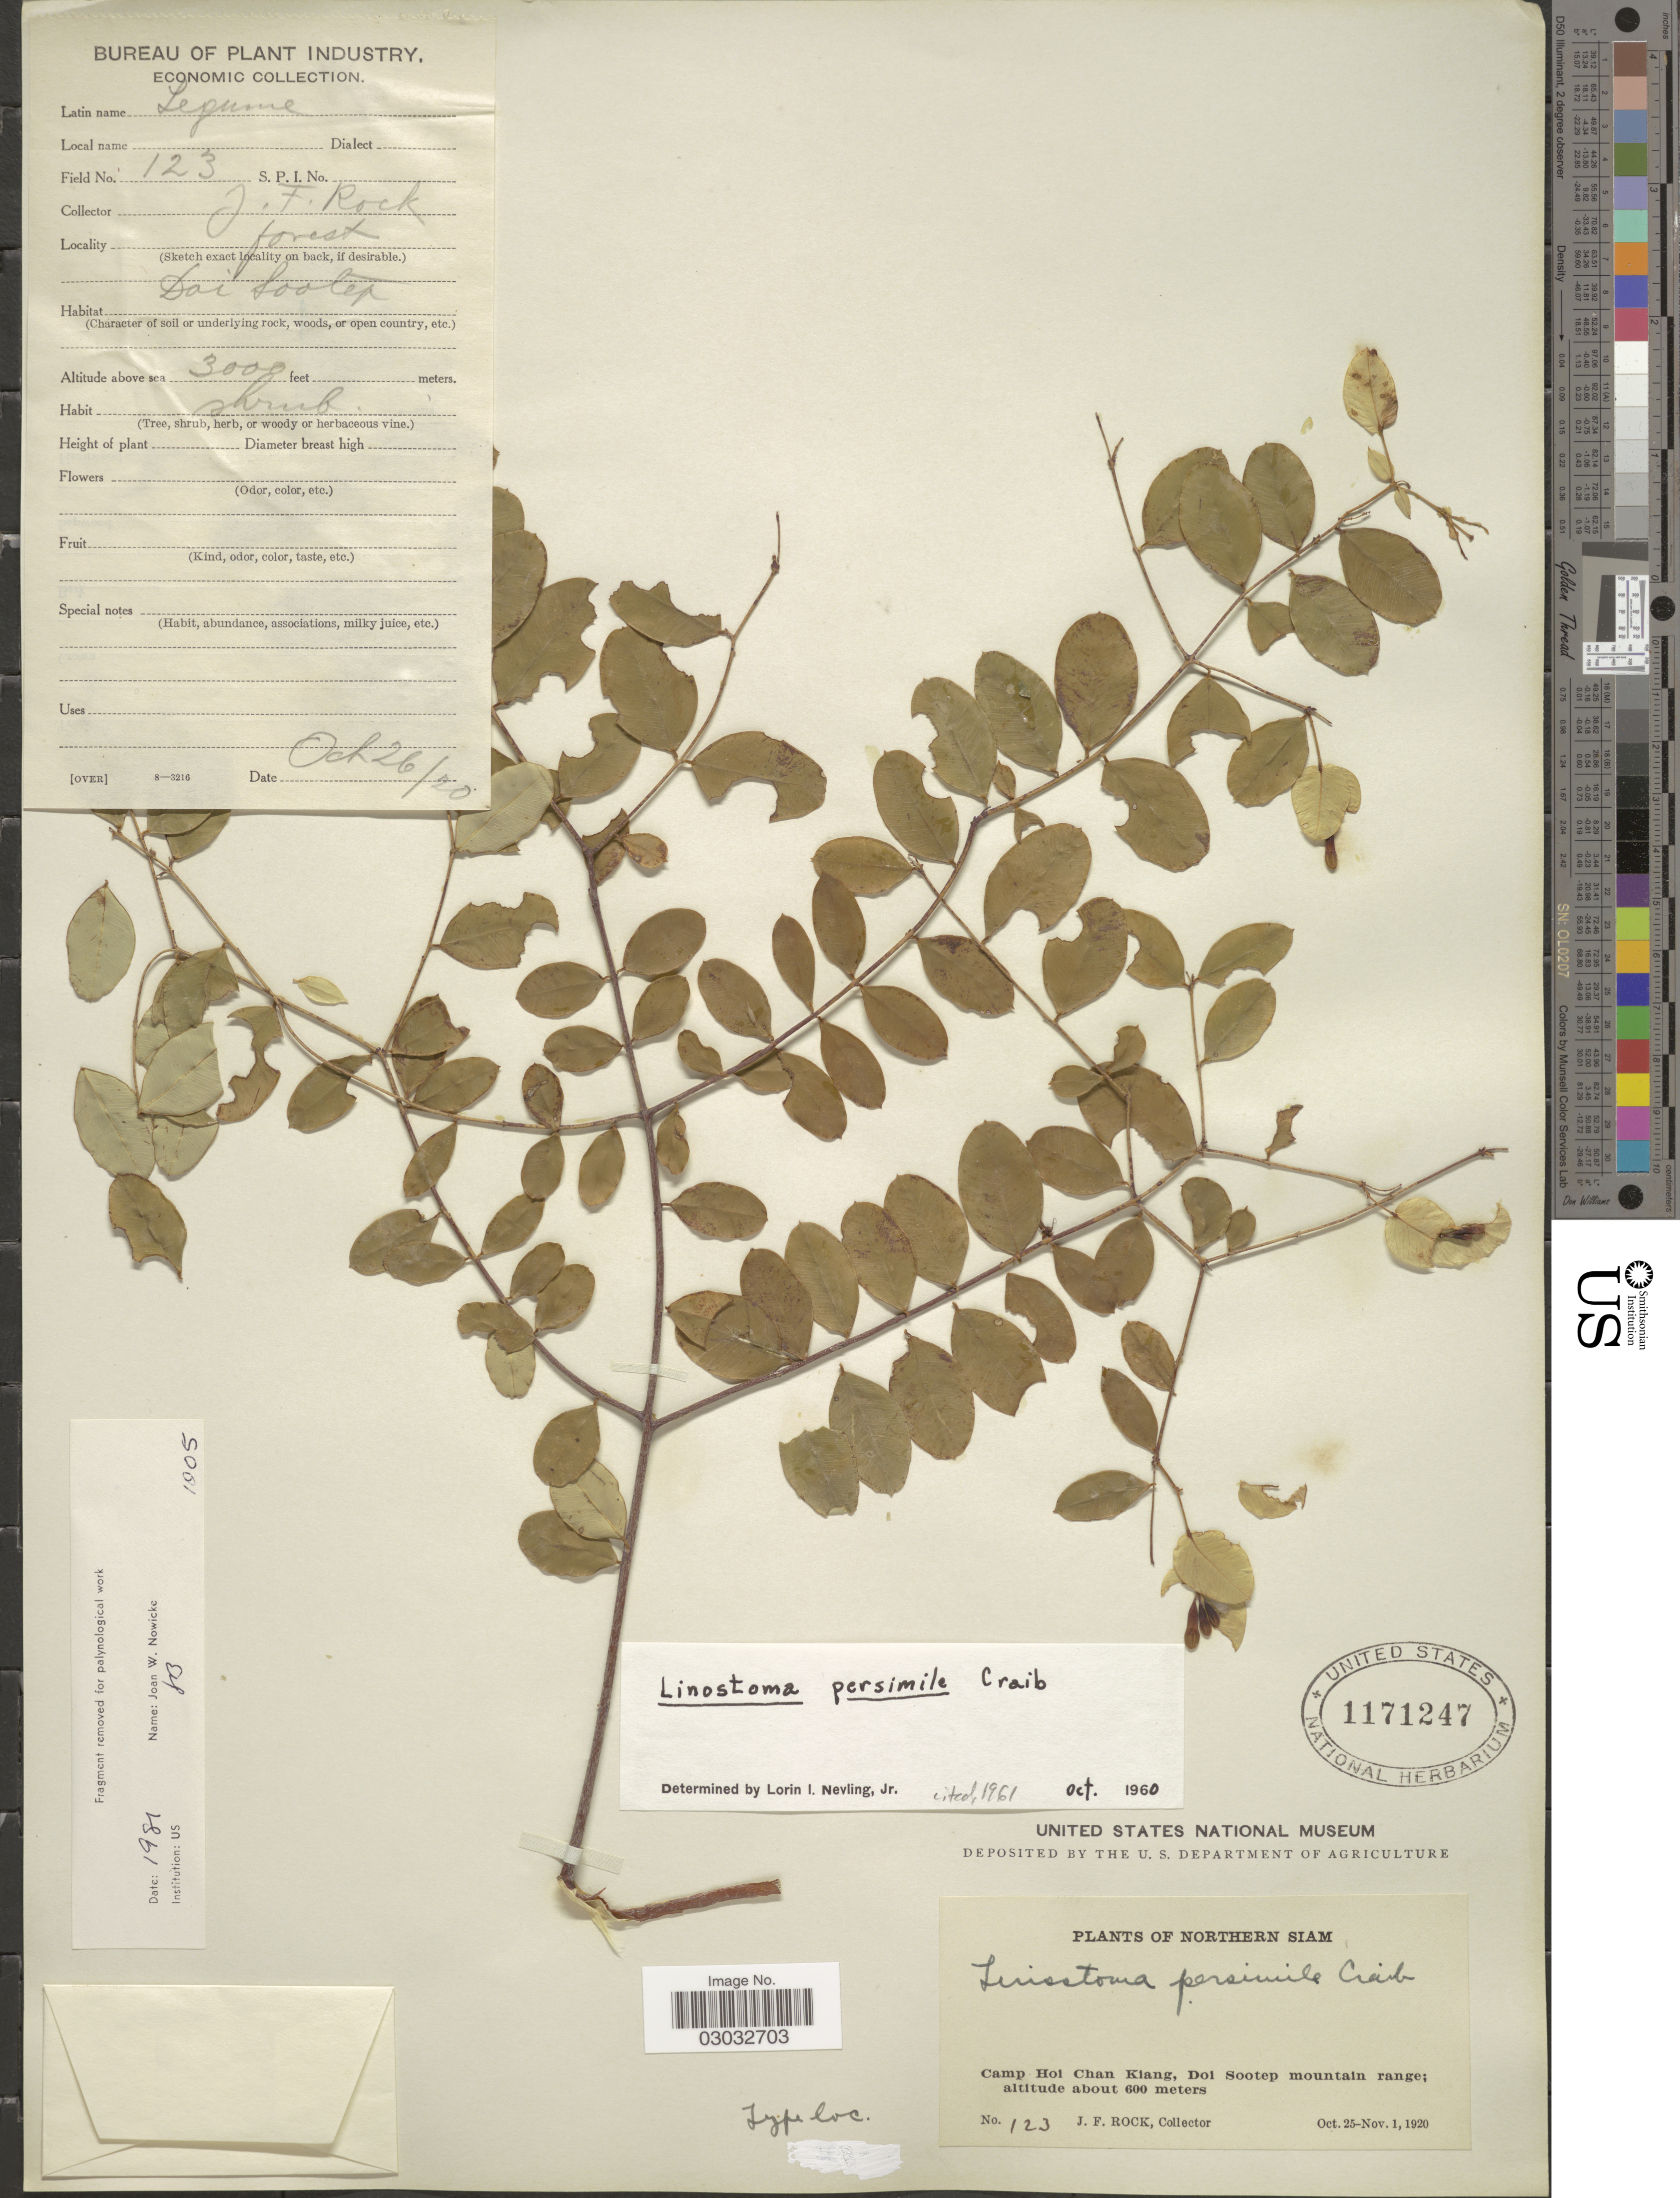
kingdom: Plantae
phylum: Tracheophyta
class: Magnoliopsida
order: Malvales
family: Thymelaeaceae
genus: Linostoma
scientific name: Linostoma persimile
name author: Craib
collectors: J. Rock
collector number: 123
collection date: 1920-10-26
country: Thailand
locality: Northern Siam. Camp Hoi Chan Kiang, Doi Sootep mountain range.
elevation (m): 600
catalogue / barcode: US 1171247